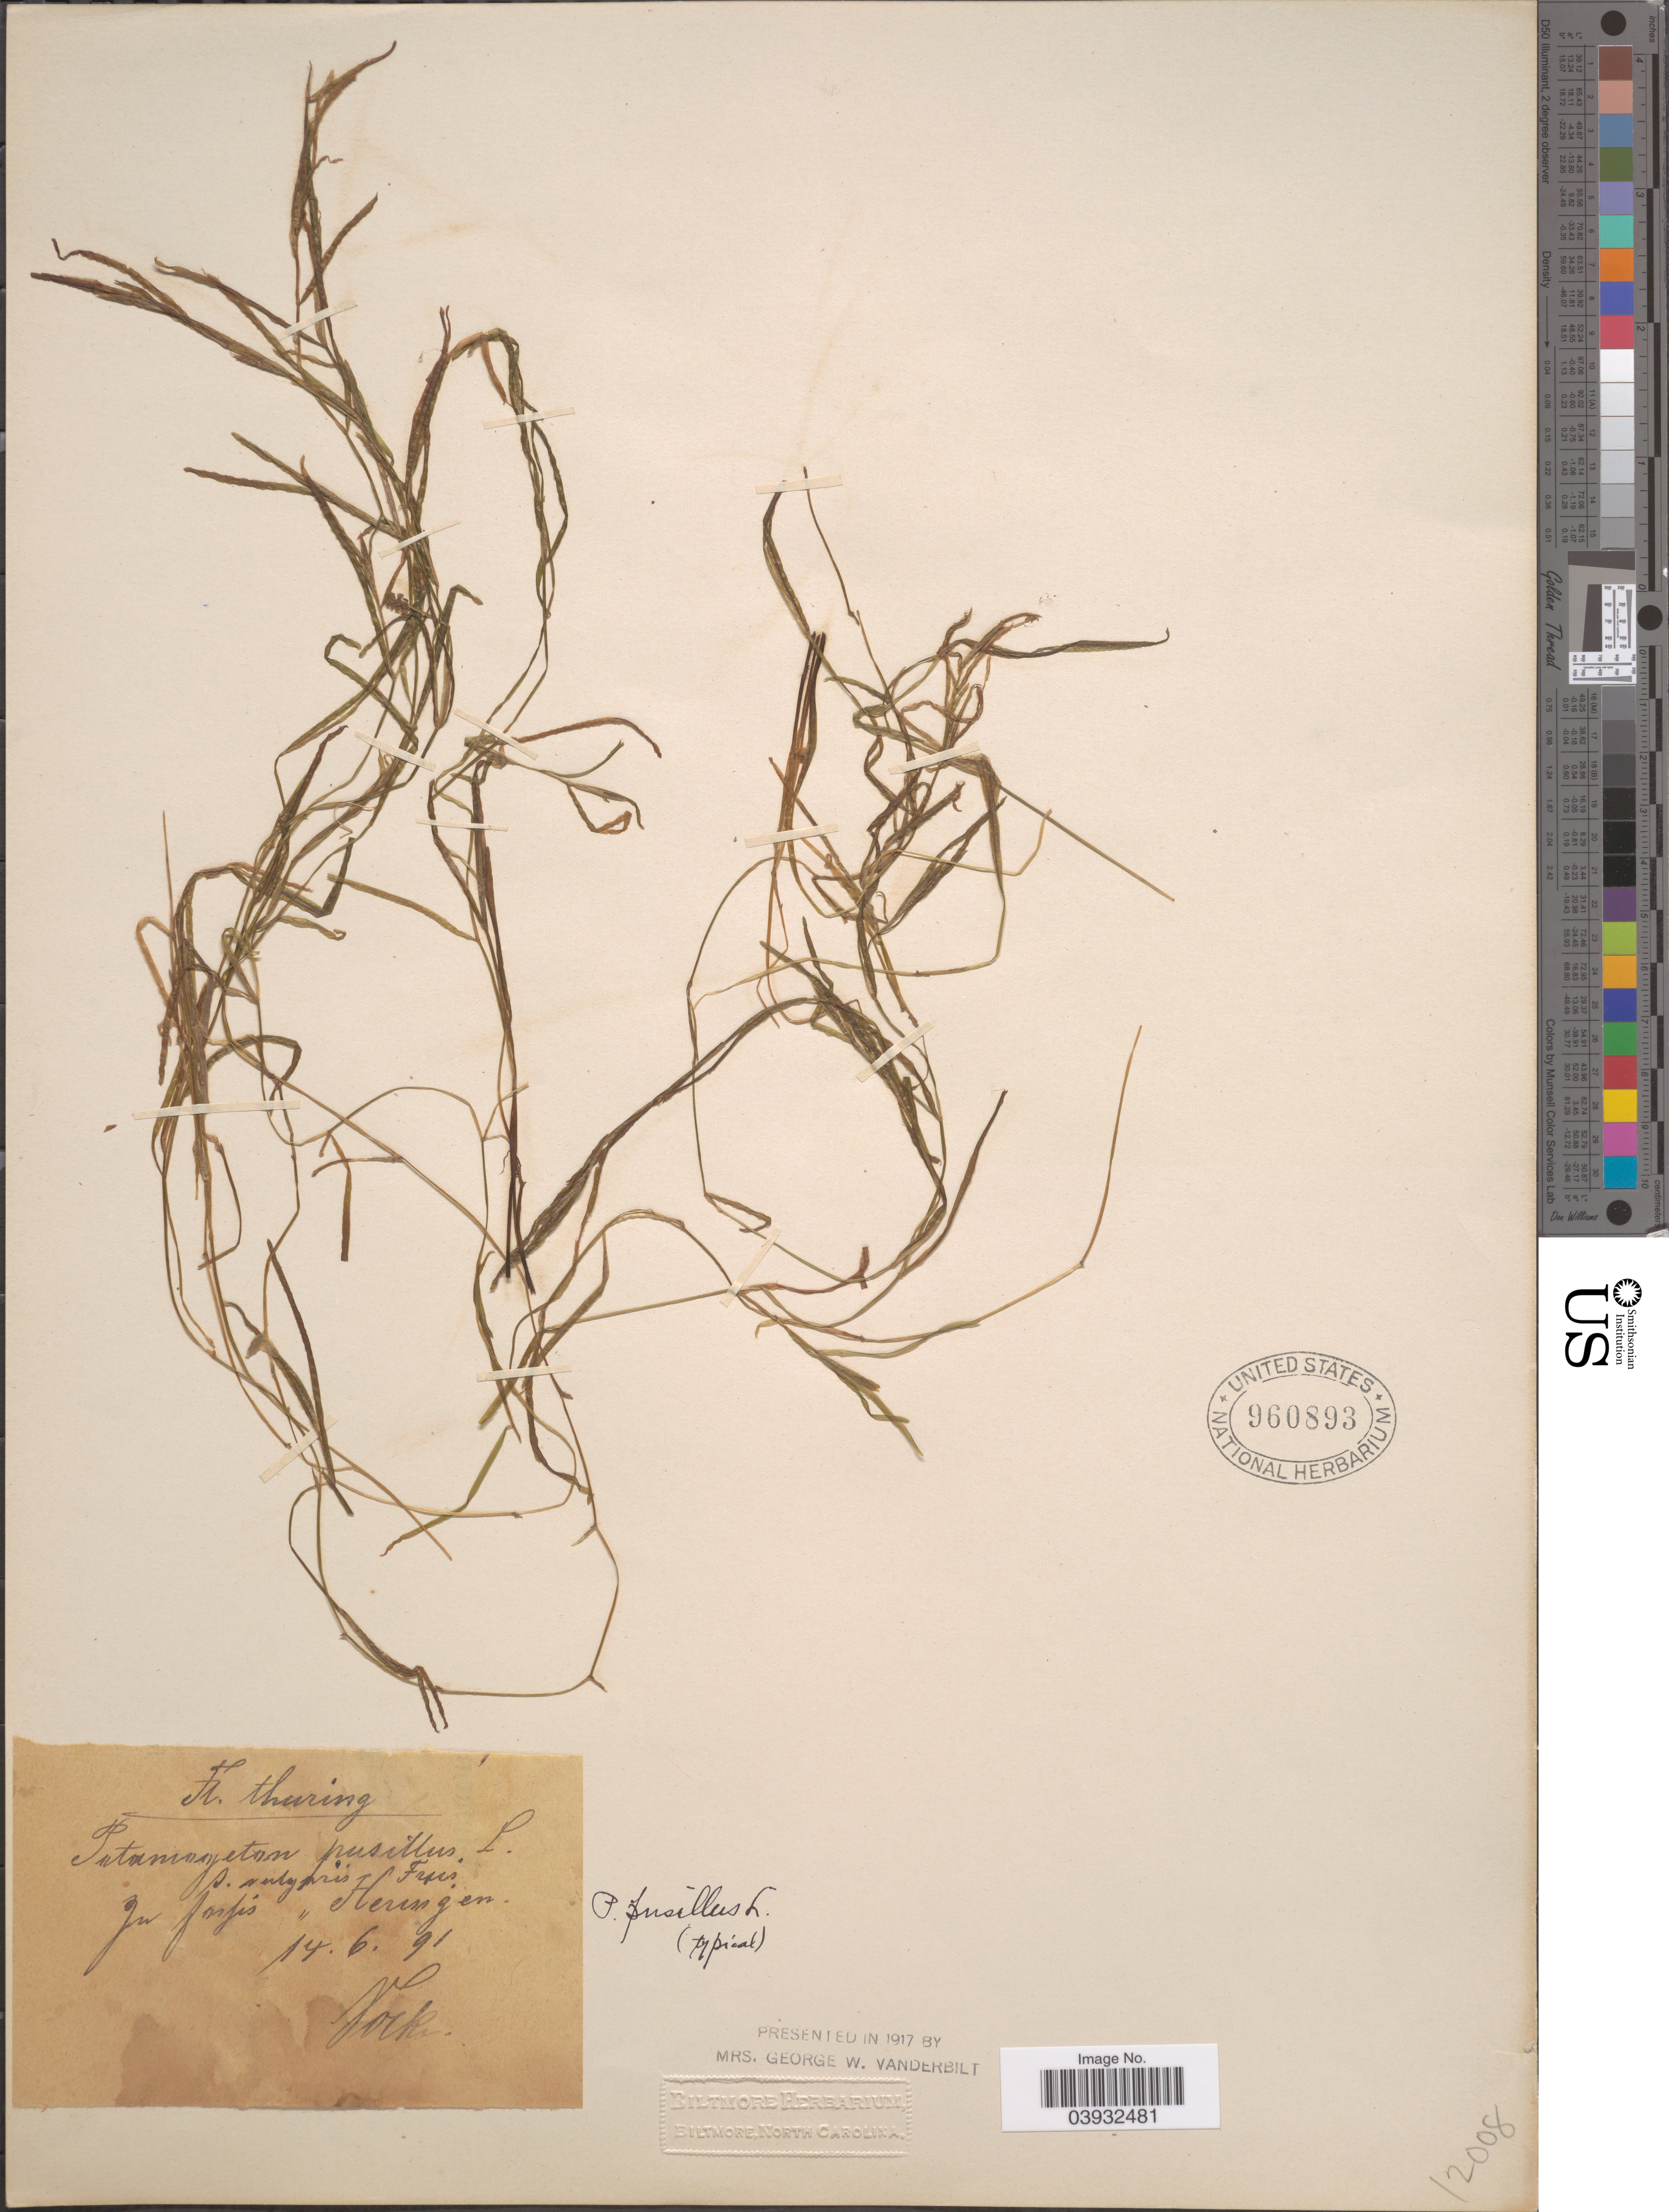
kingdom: Plantae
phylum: Tracheophyta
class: Liliopsida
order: Alismatales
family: Potamogetonaceae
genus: Potamogeton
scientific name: Potamogeton pusillus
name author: L.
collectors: -. Vocke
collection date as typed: Transcribed d/m/y: 14/6/91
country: Germany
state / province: Thuringia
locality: Thuring. In fossis "Heringen".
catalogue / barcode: US 960893